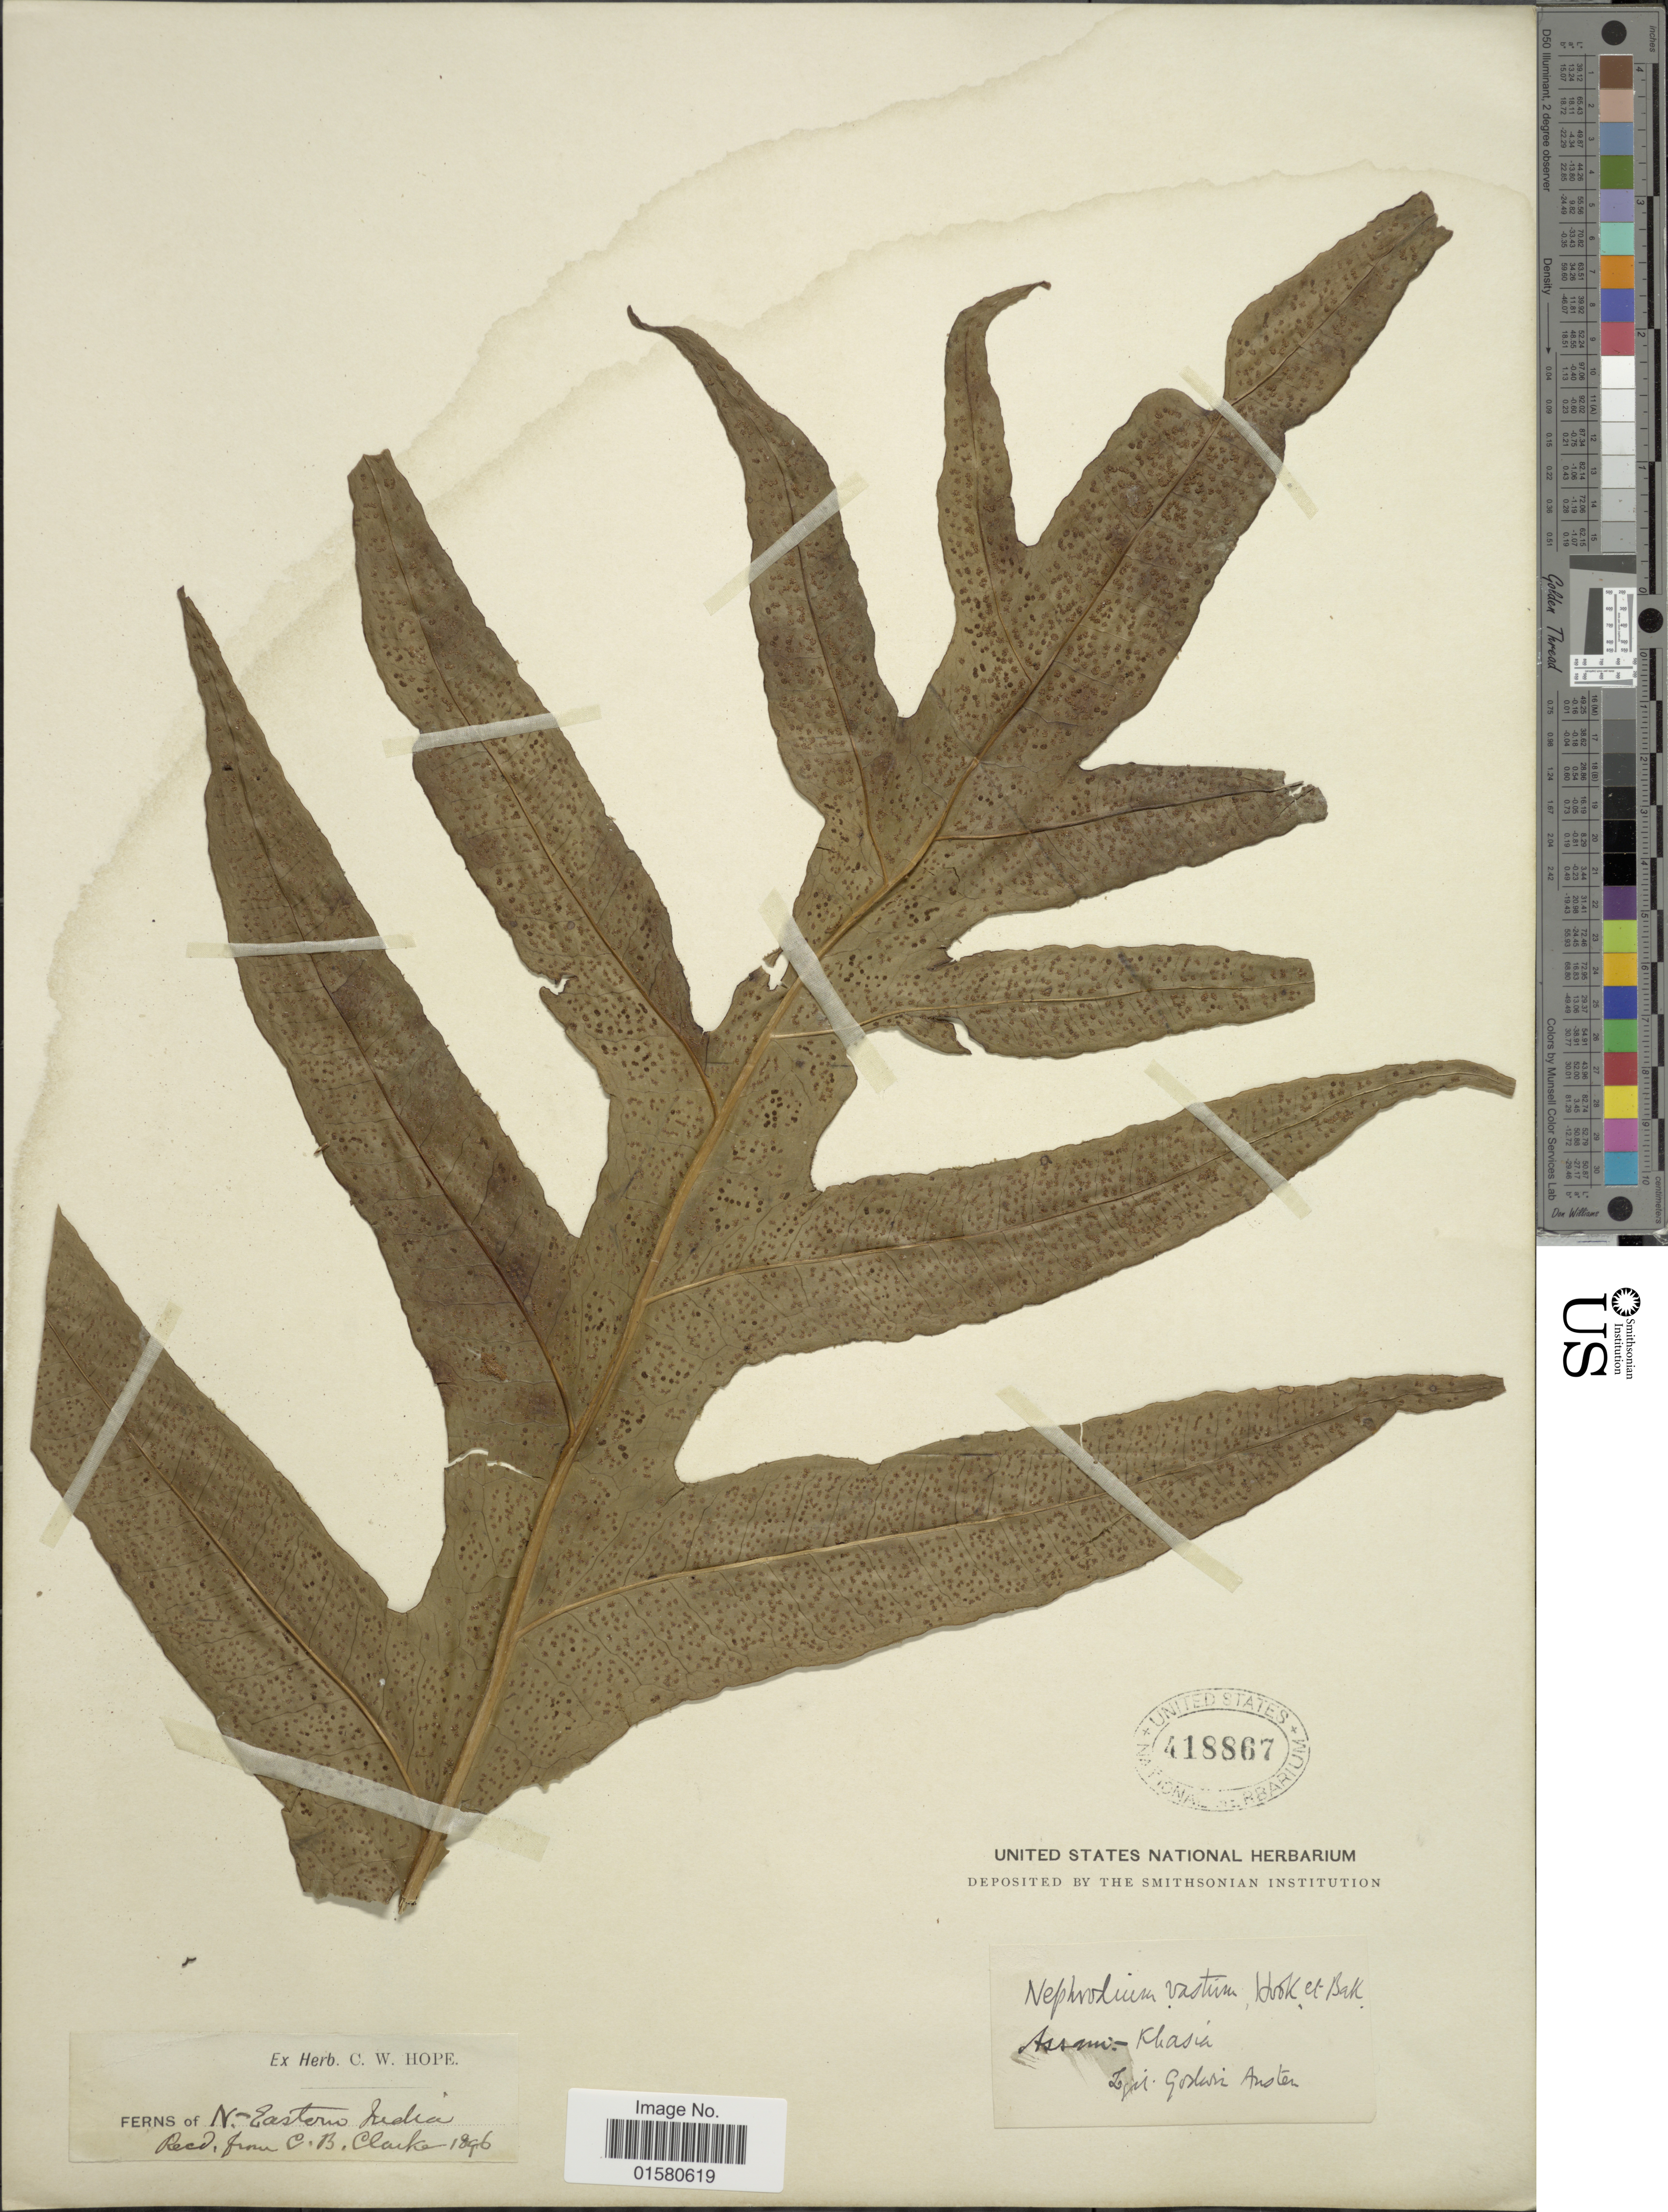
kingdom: Plantae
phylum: Tracheophyta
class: Polypodiopsida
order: Polypodiales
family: Tectariaceae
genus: Tectaria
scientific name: Tectaria vasta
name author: (Bedd.) Copel.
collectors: ex herb. C. W. Hope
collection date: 1896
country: India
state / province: Assam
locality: Assam-Khasia. N. -Eastern India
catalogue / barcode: US 418867